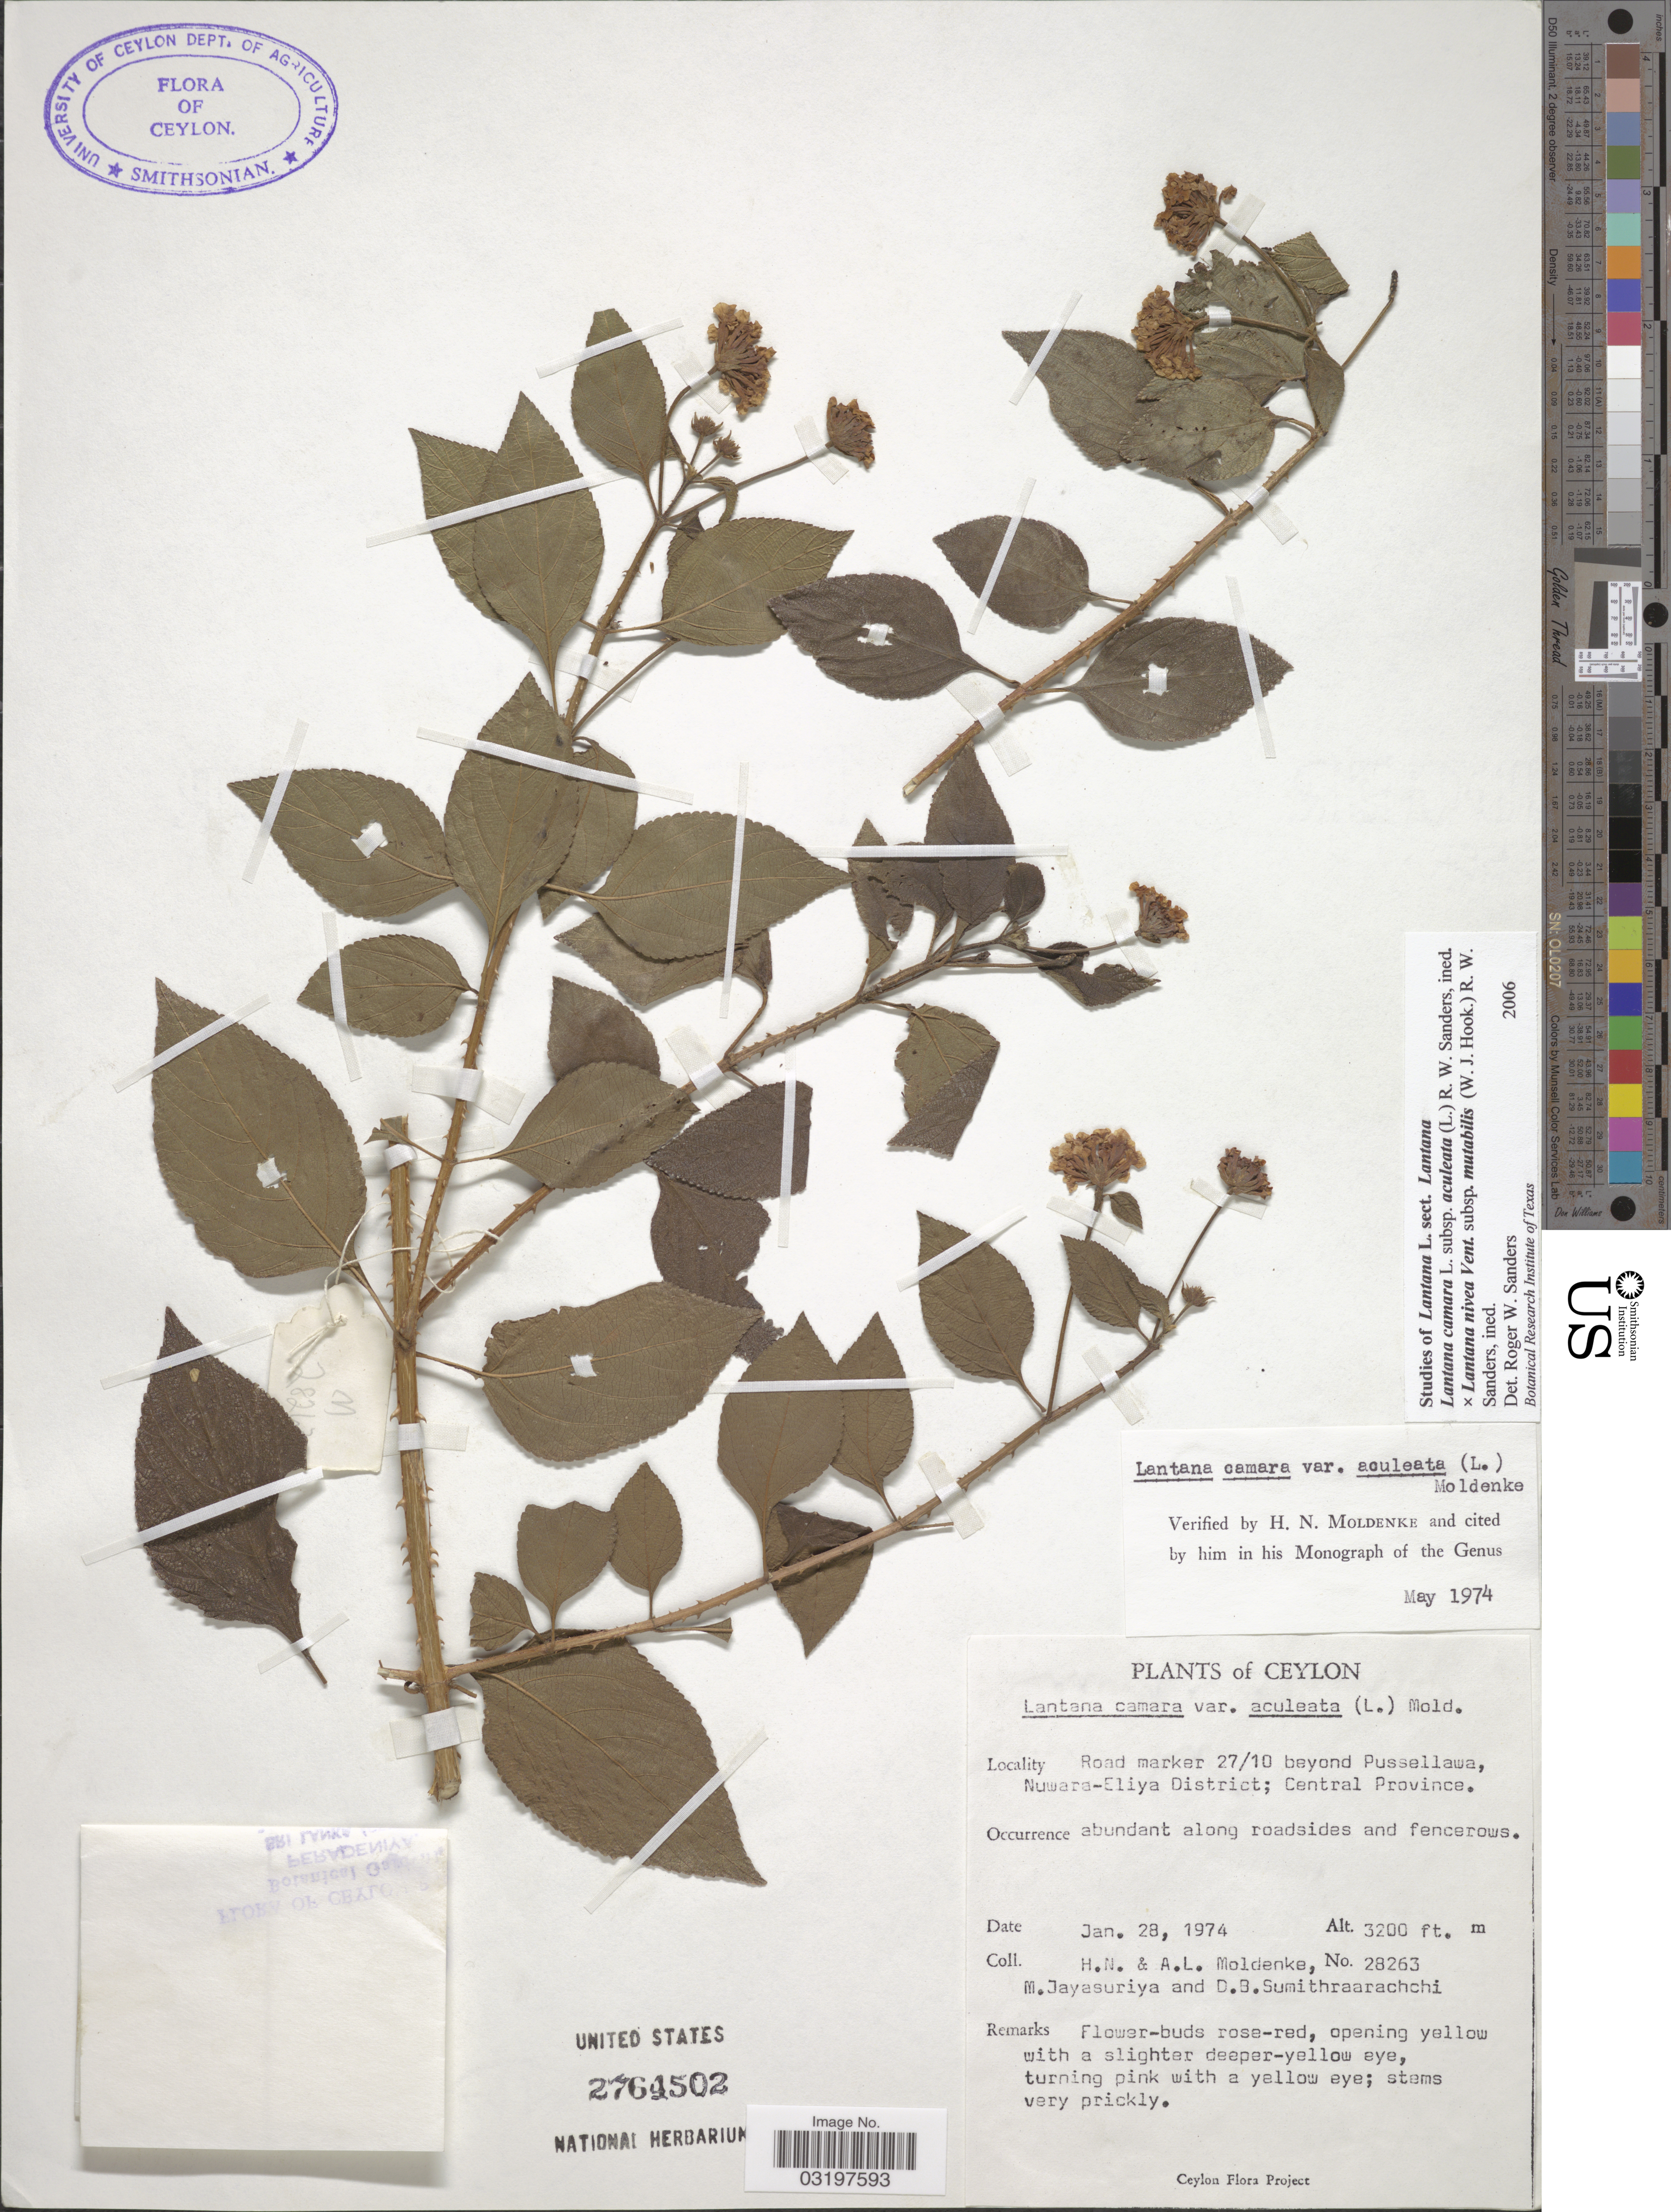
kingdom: Plantae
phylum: Tracheophyta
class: Magnoliopsida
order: Lamiales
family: Verbenaceae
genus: Lantana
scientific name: Lantana camara subsp. aculeata x L. nivea subsp. mutabilis (Hook.) R. W. Sanders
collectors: H. N. Moldenke, A. L. Moldenke, M. Jayasuriya & D. B. Sumithraarachchi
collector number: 28263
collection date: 1974-01-28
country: Sri Lanka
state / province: Central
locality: Ceylon. Road marker 27/10 beyond Pussellawa, Nuwara-Eliya District.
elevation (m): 975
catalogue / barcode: US 2764502